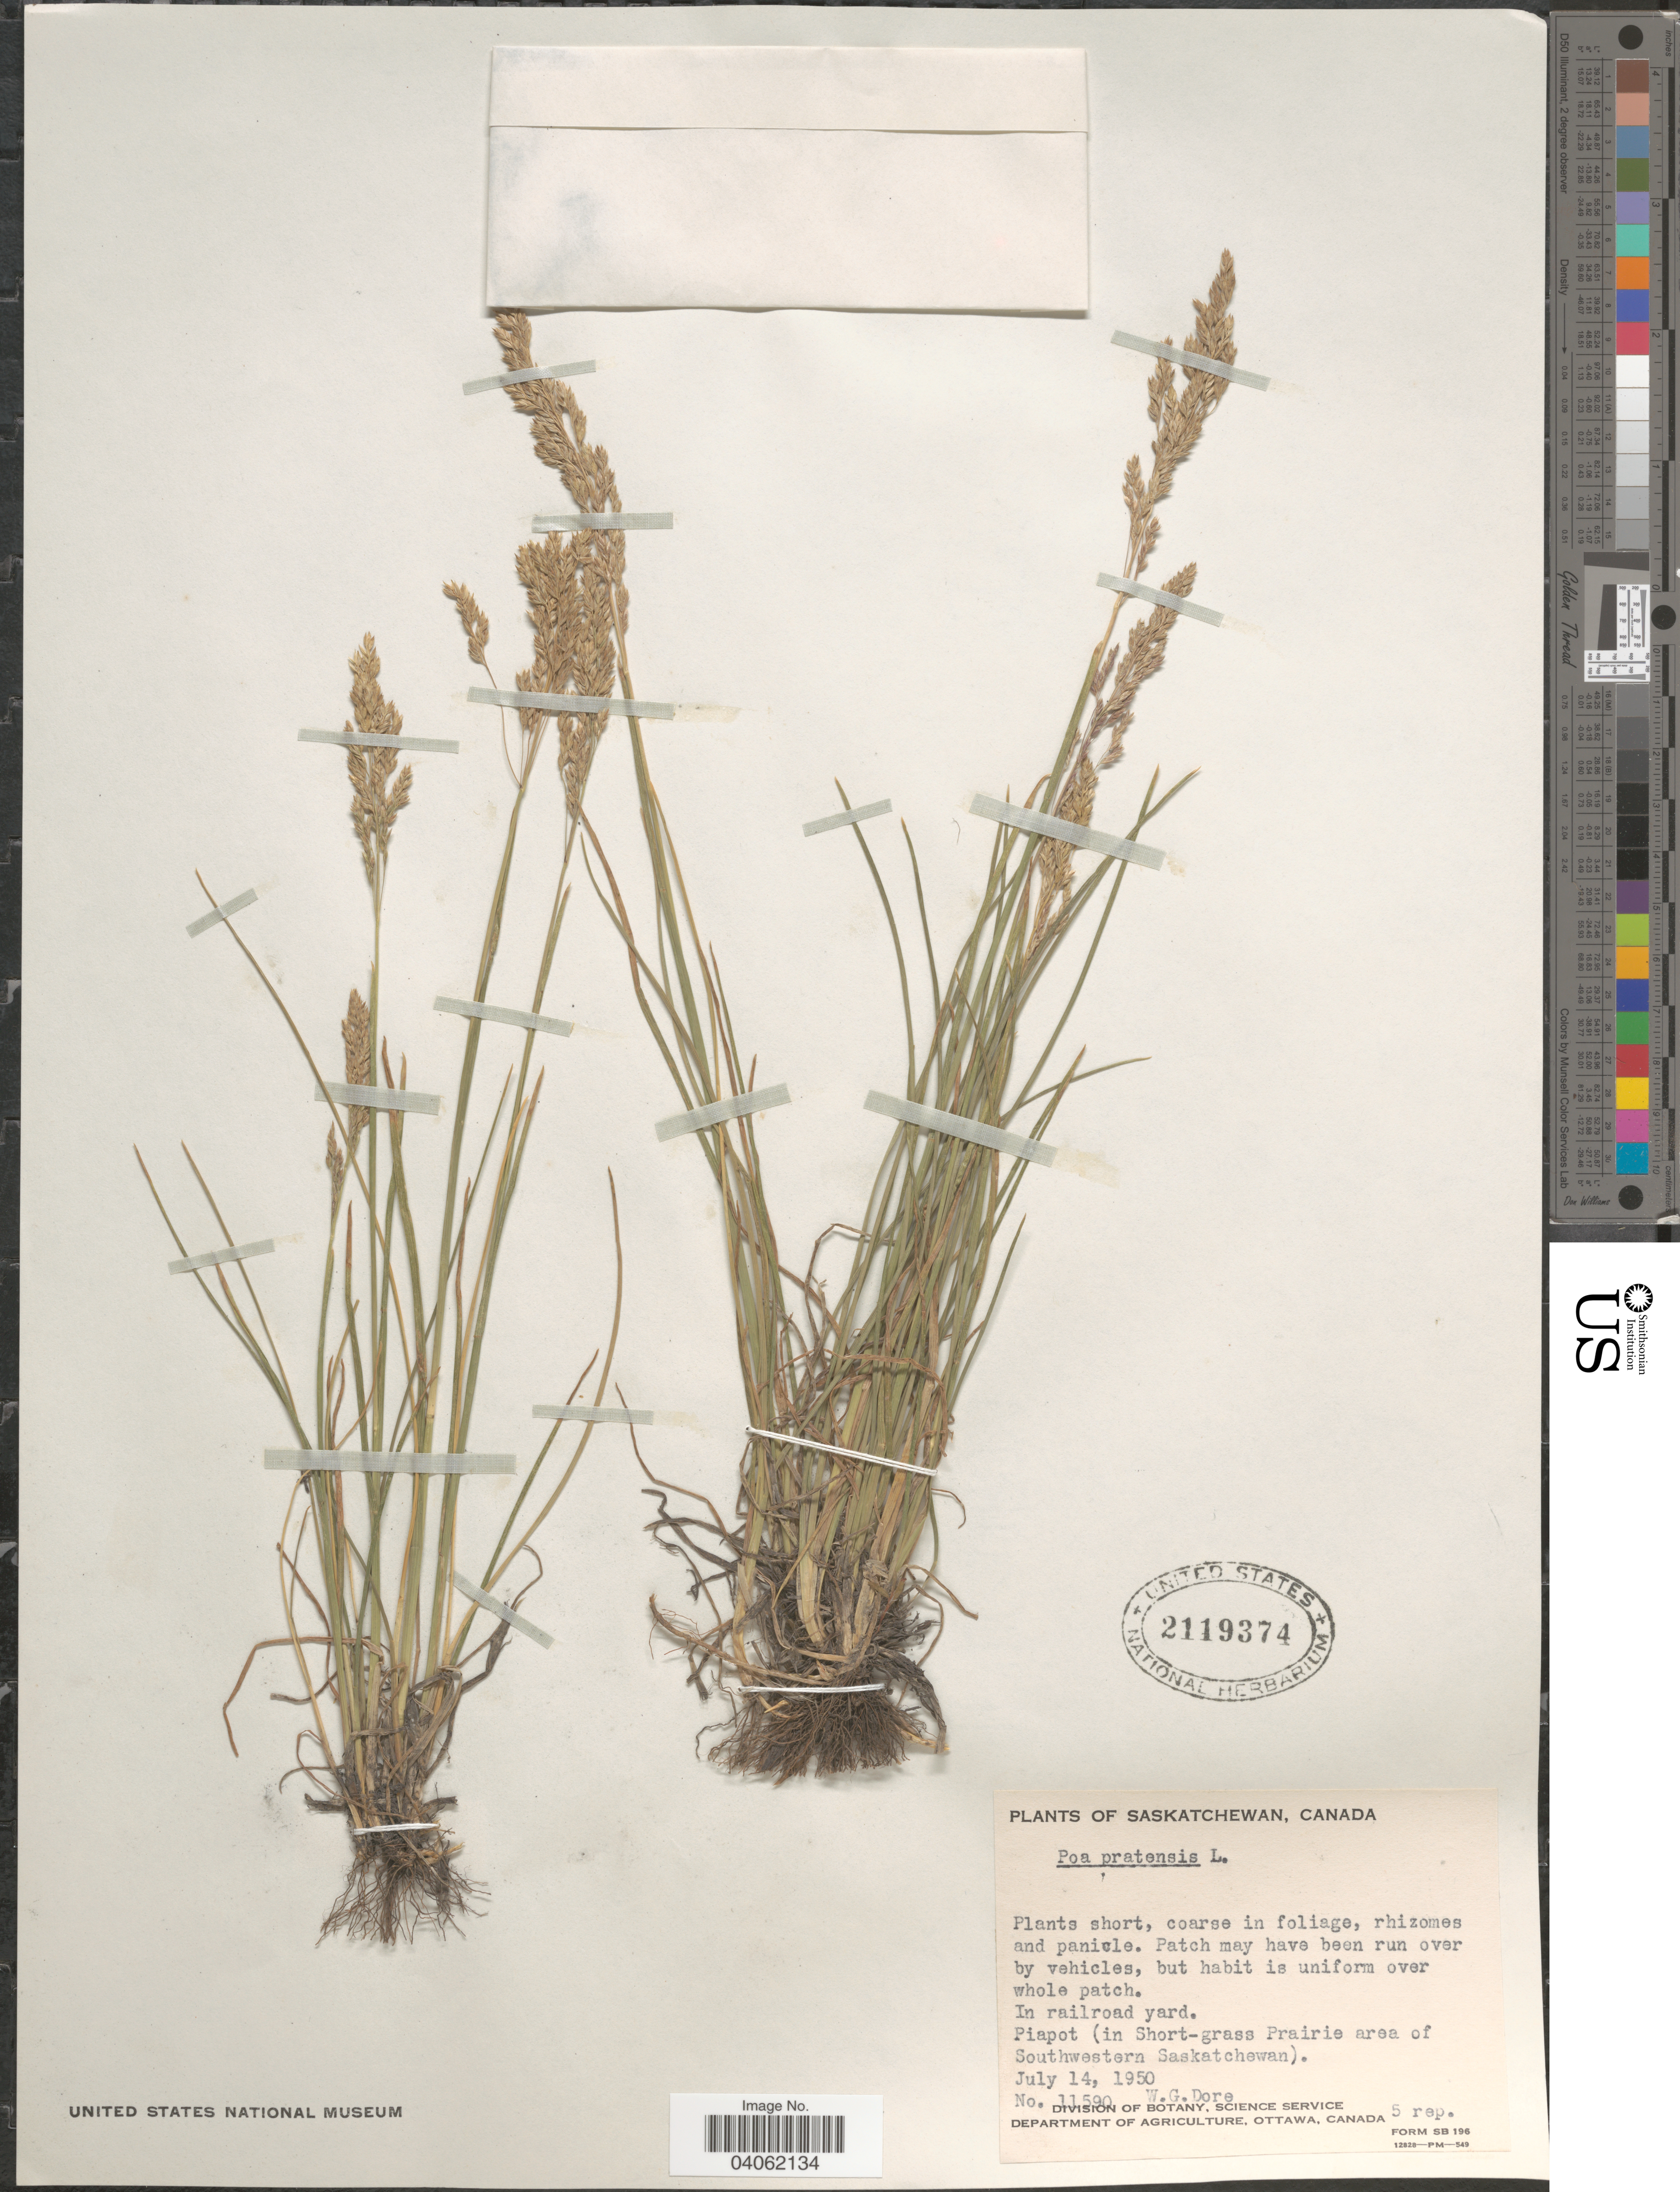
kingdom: Plantae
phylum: Tracheophyta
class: Liliopsida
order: Poales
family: Poaceae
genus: Poa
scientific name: Poa pratensis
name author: L.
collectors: W. Dore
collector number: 11590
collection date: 1950-07-14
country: Canada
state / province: Saskatchewan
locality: In railroad yard. Piapot (in Short-grass Prairie area of Southwestern Saskatchewan).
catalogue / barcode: US 2119374